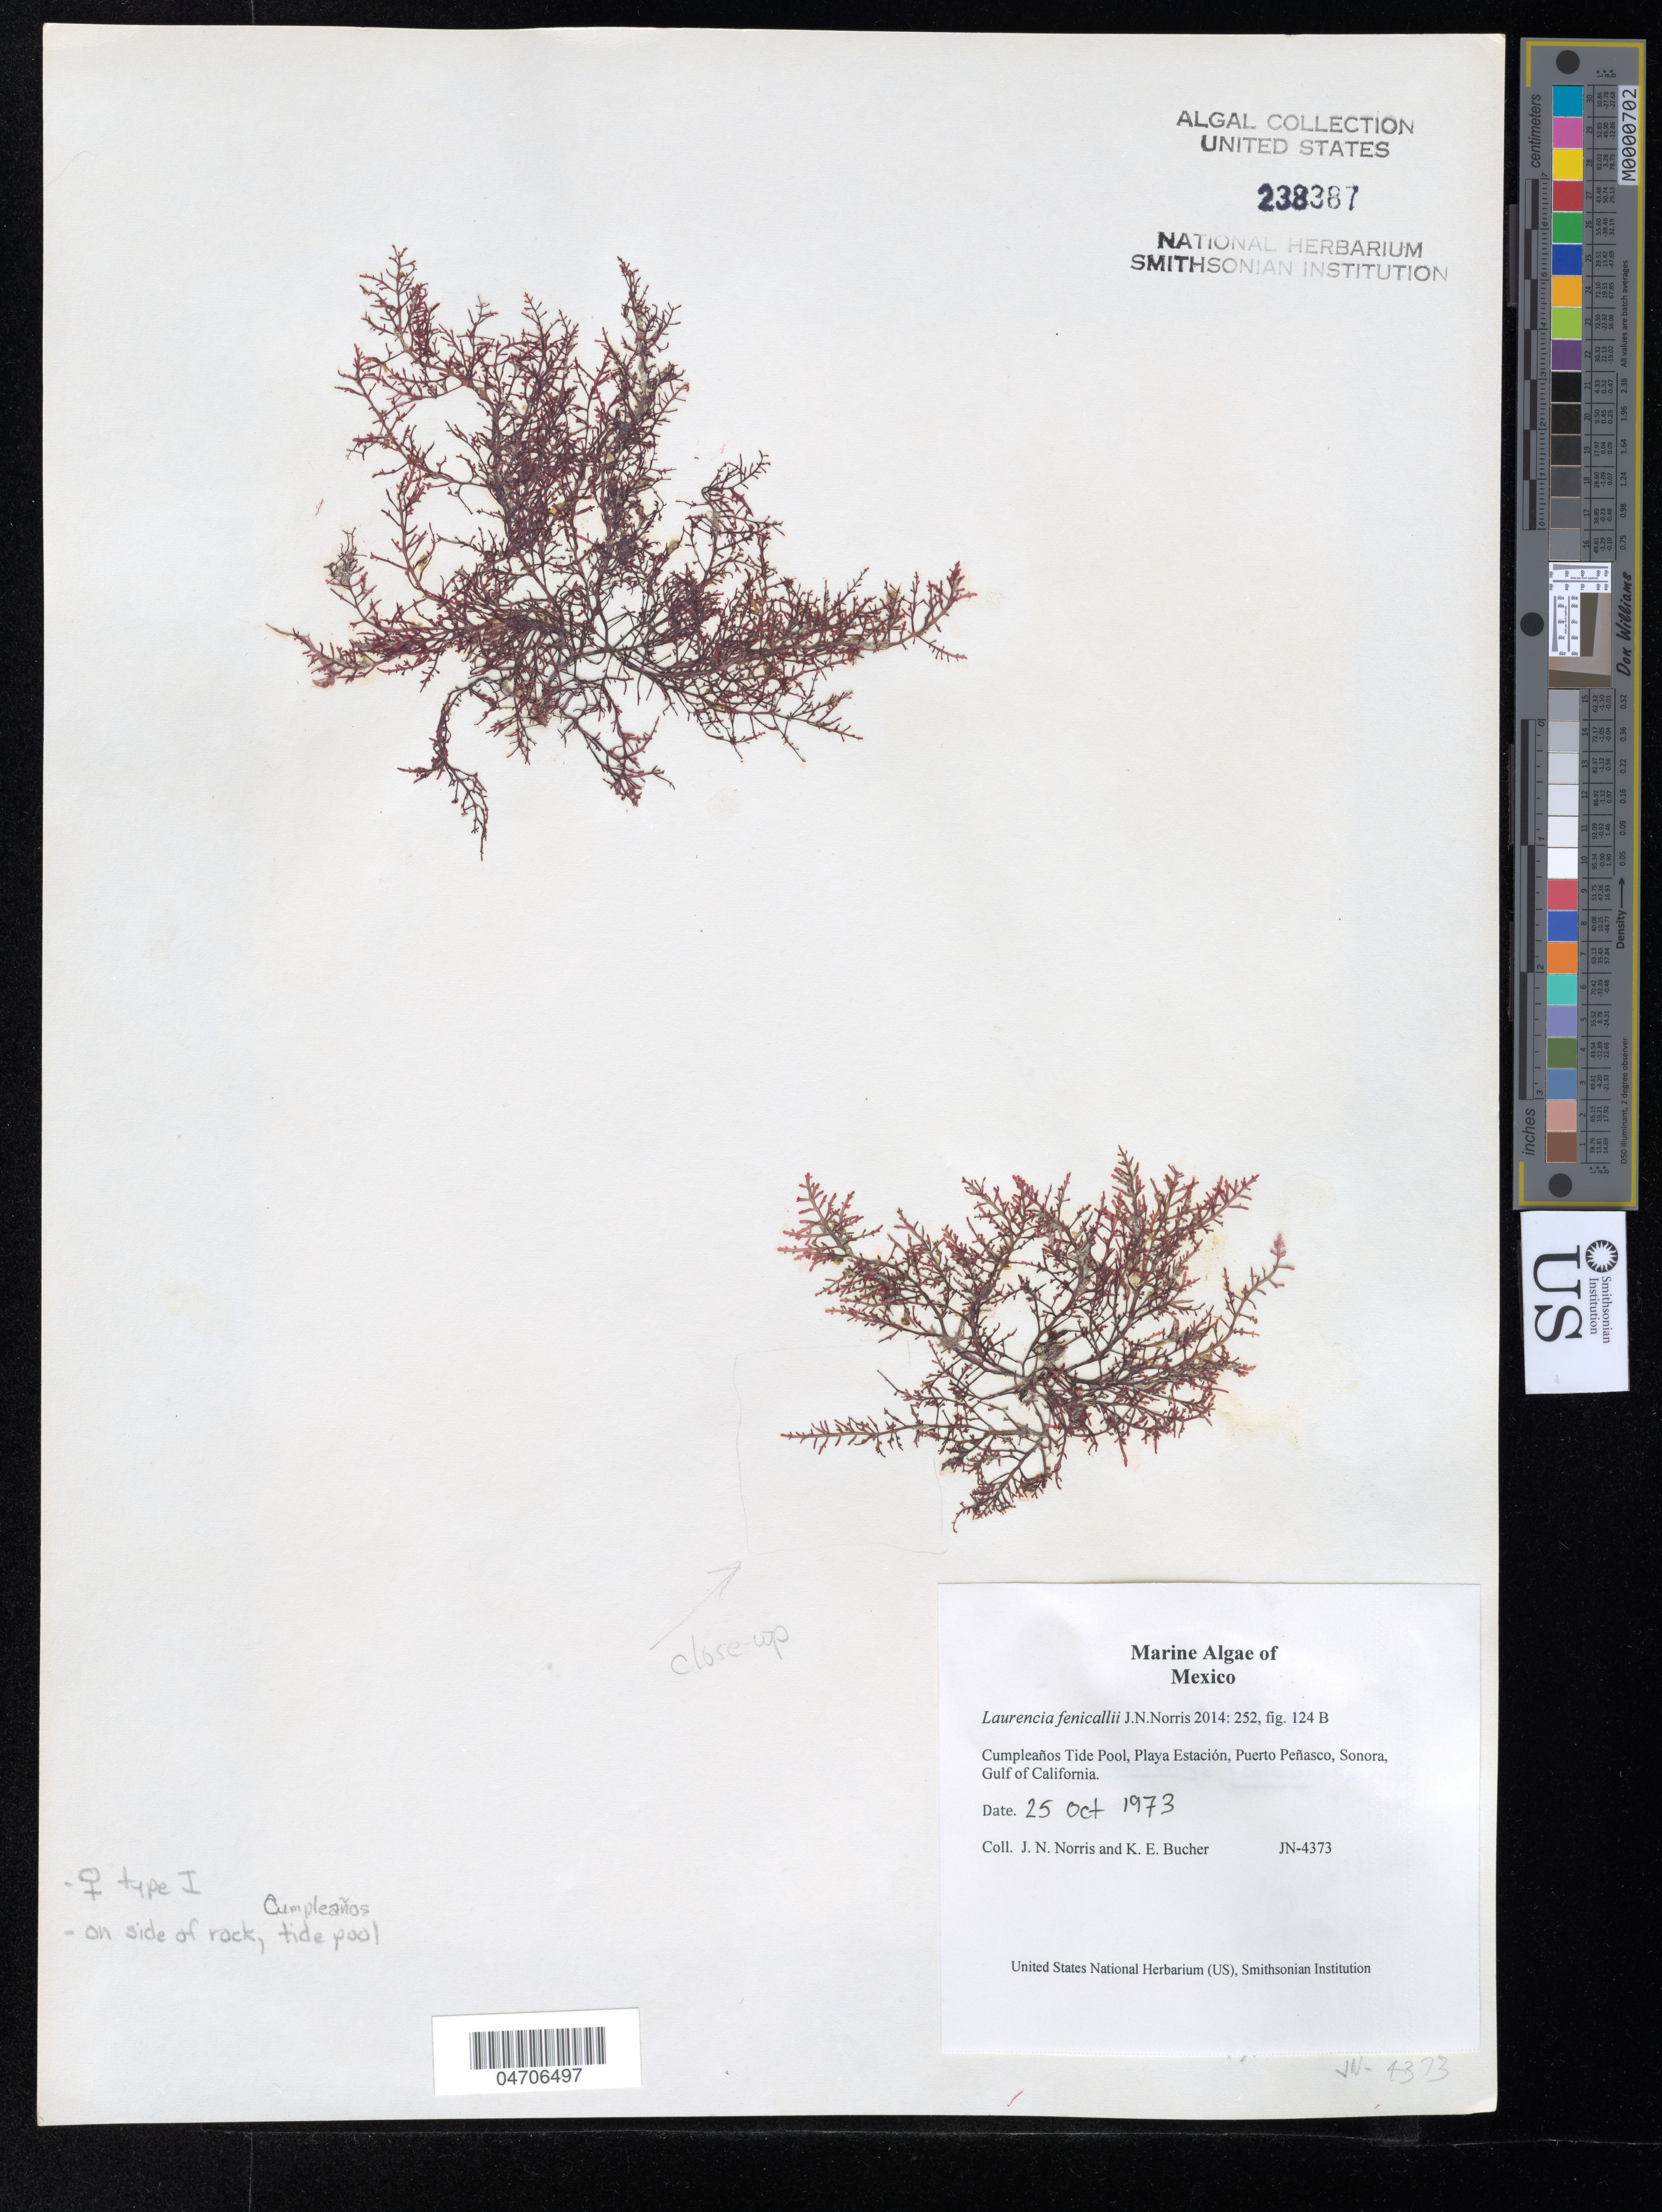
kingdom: Plantae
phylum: Rhodophyta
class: Florideophyceae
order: Ceramiales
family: Rhodomelaceae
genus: Laurencia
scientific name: Laurencia fenicalii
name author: J.N. Norris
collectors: J. Norris & K. E. Bucher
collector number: JN-4373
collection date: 1973-10-25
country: Mexico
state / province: Sonora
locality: Cumpleaños Tide Pool, Playa Estación, Puerto Peñasco. Gulf of California.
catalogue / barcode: US 238387